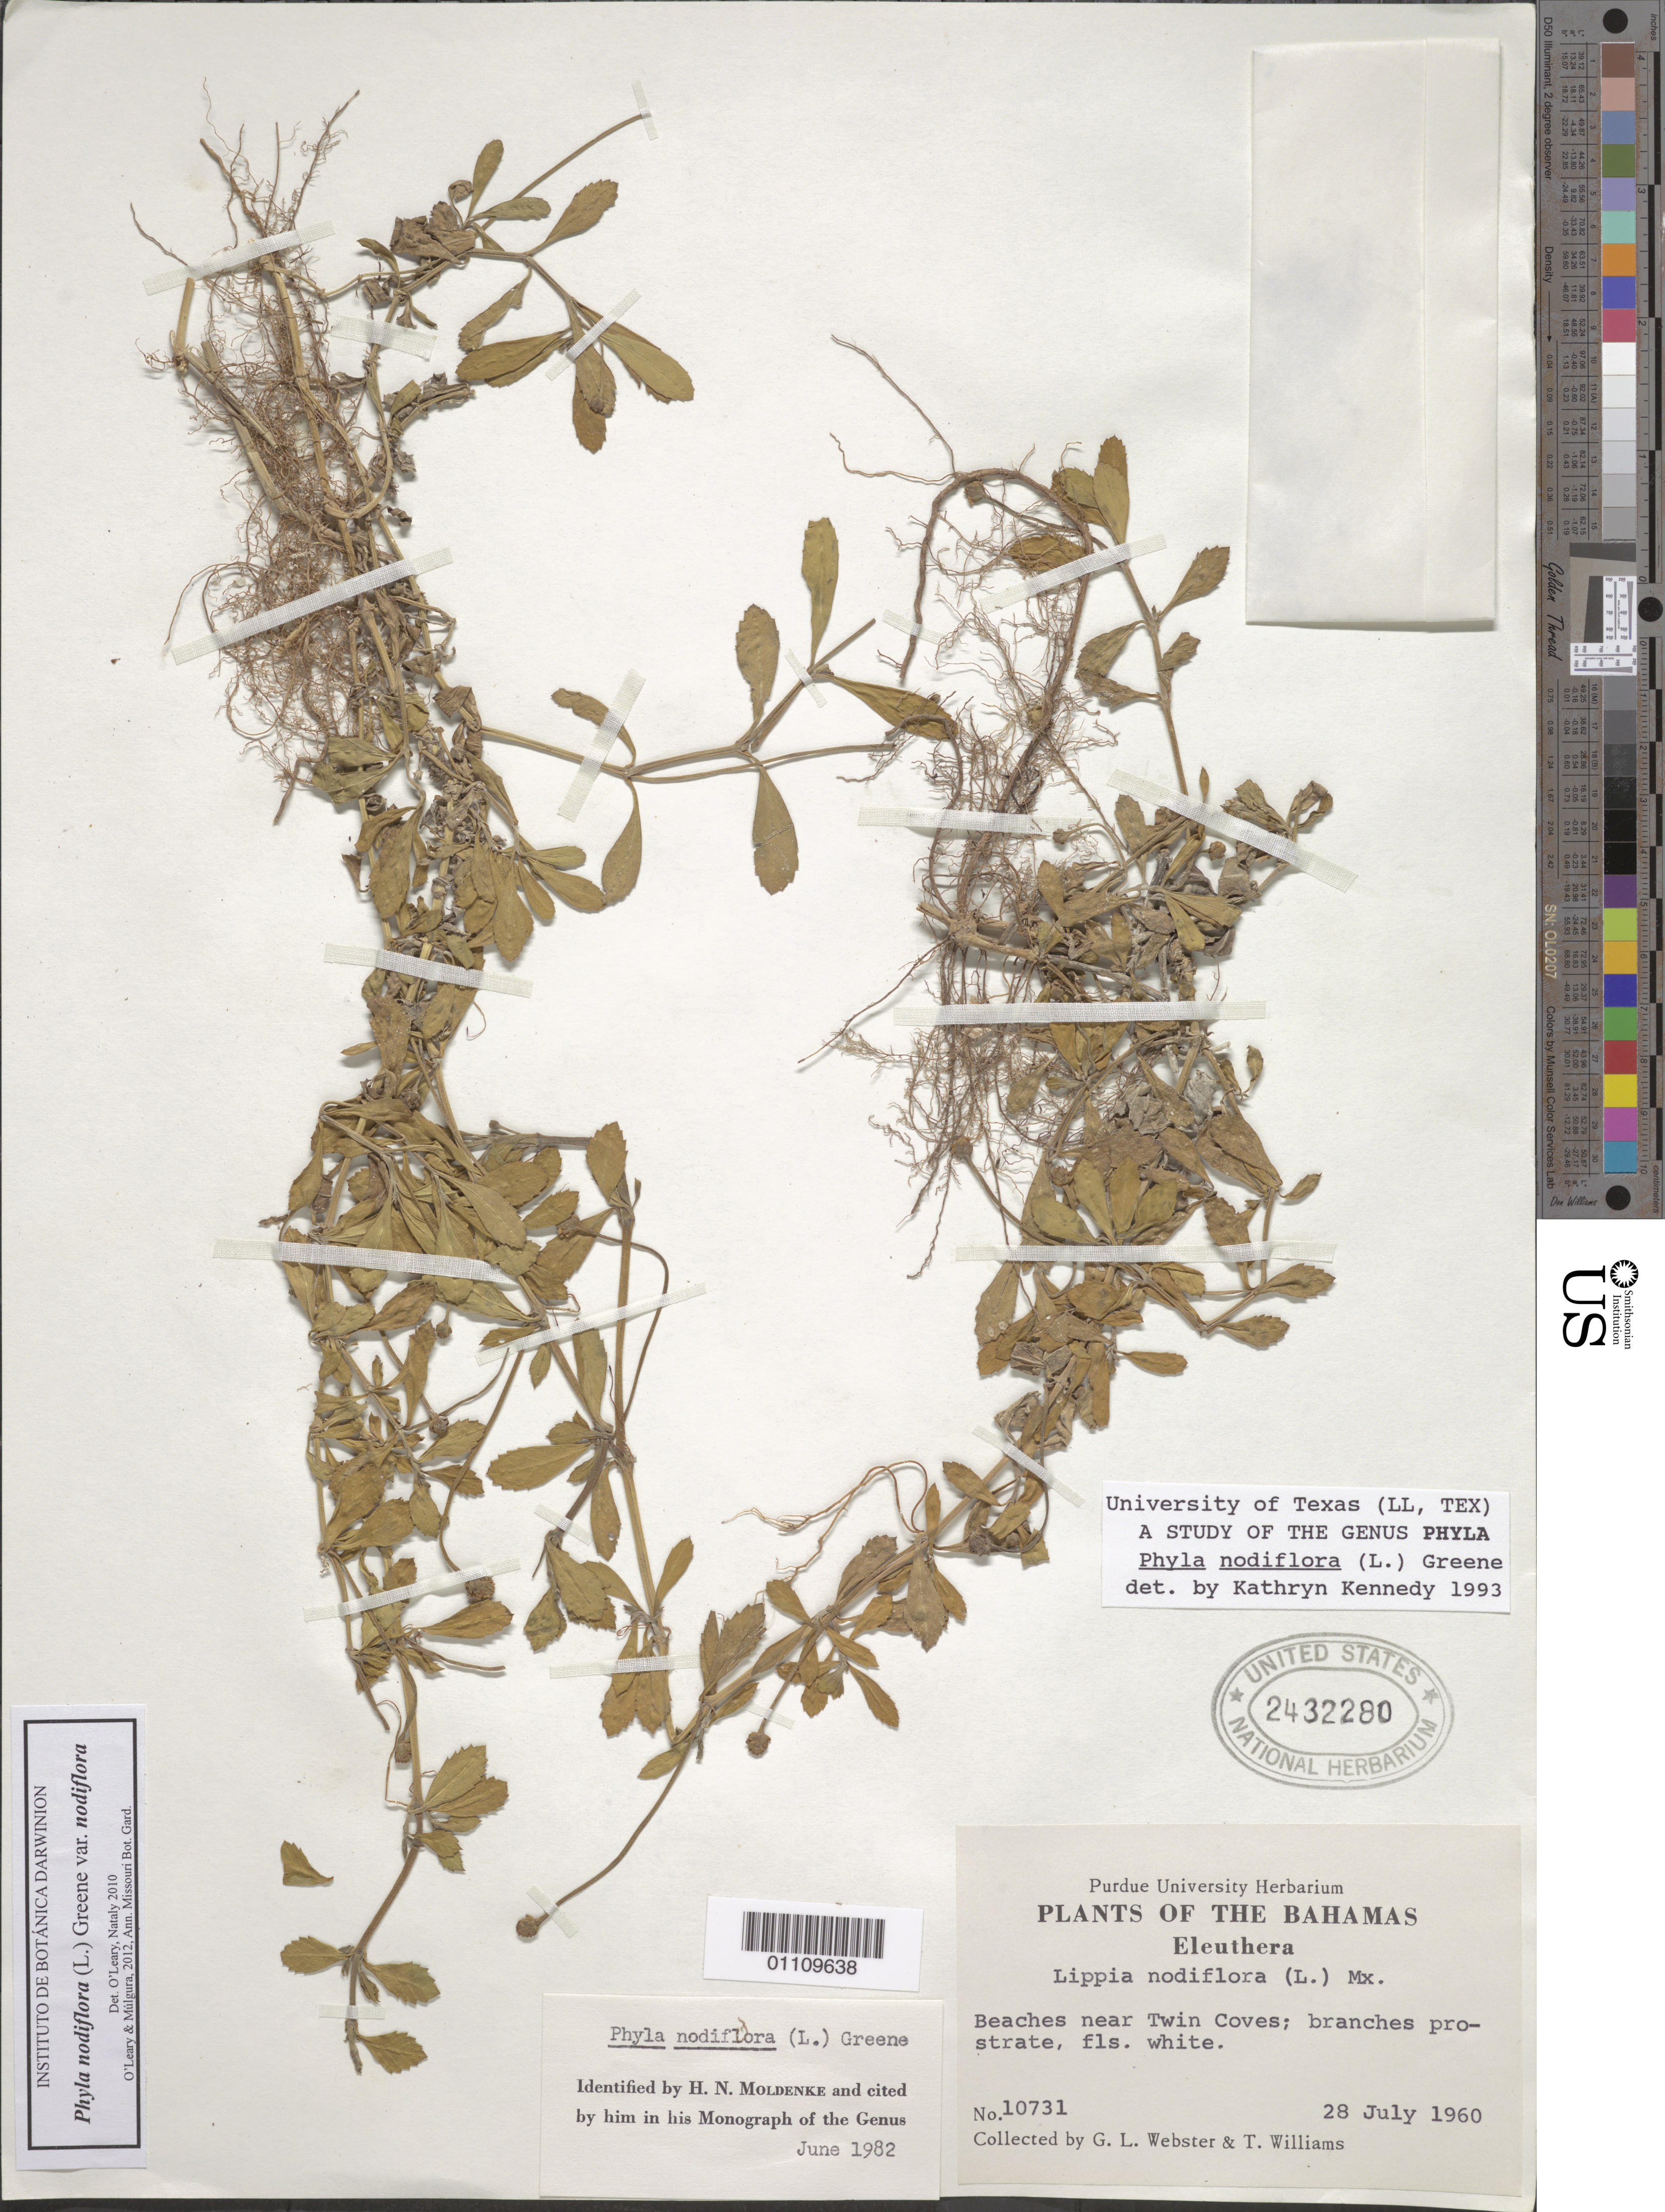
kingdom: Plantae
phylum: Tracheophyta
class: Magnoliopsida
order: Lamiales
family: Verbenaceae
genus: Phyla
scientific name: Phyla nodiflora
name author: (L.) Greene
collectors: G. L. Webster & T. Williams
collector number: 10731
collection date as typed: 28 Jul 1960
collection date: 1960-07-28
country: Bahamas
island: Eluthera I.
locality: Twin Coves, near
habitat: Beaches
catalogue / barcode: US 2432280